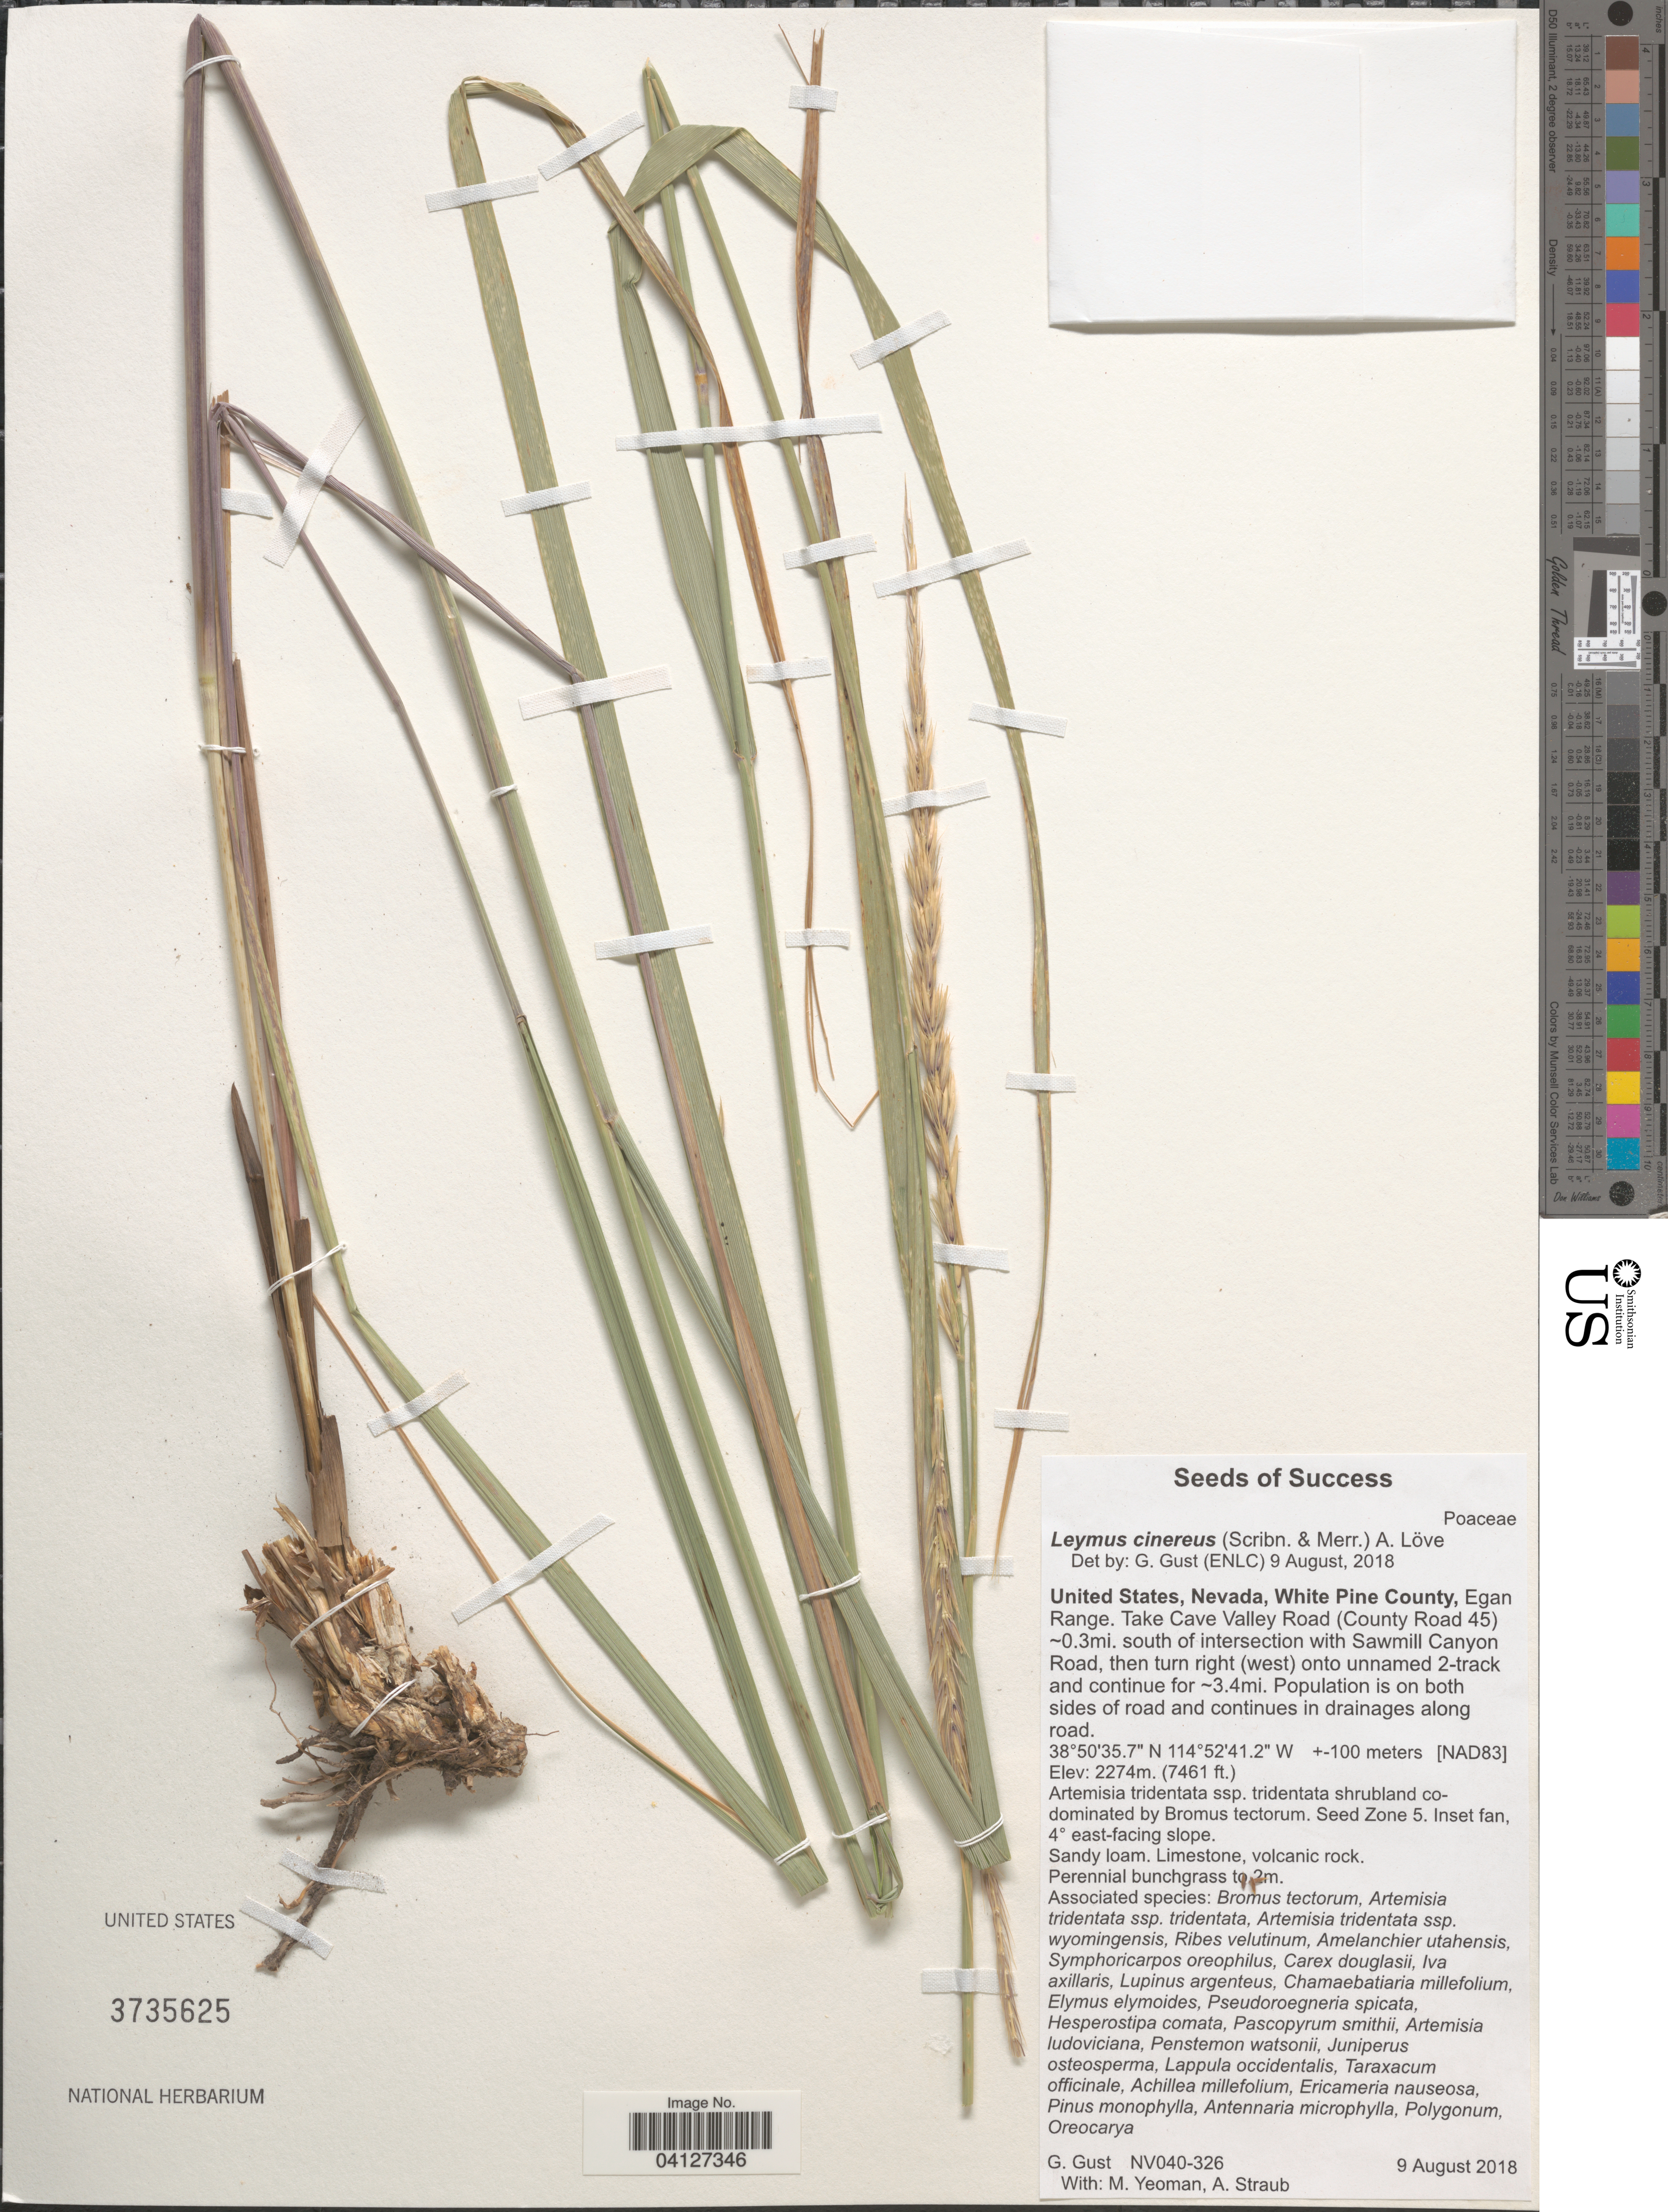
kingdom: Plantae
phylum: Tracheophyta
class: Liliopsida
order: Poales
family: Poaceae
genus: Leymus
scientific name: Leymus cinereus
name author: (Scribn. & Merr.) Á. Löve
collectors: G. Gust, M. Yeoman & A. Straub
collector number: NV040-326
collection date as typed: Transcribed d/m/y: 9/8/2018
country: United States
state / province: Nevada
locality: White Pine County, Egan Range. Take Cave Valley Road (County Road 45) ~0.3mi. south of intersection with Sawmill Canyon Road, then turn right (west) onto unnamed 2-track and continue for ~3.4mi. Population is on both sides of road and continues in drainages along road.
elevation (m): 2274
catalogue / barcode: US 3735625